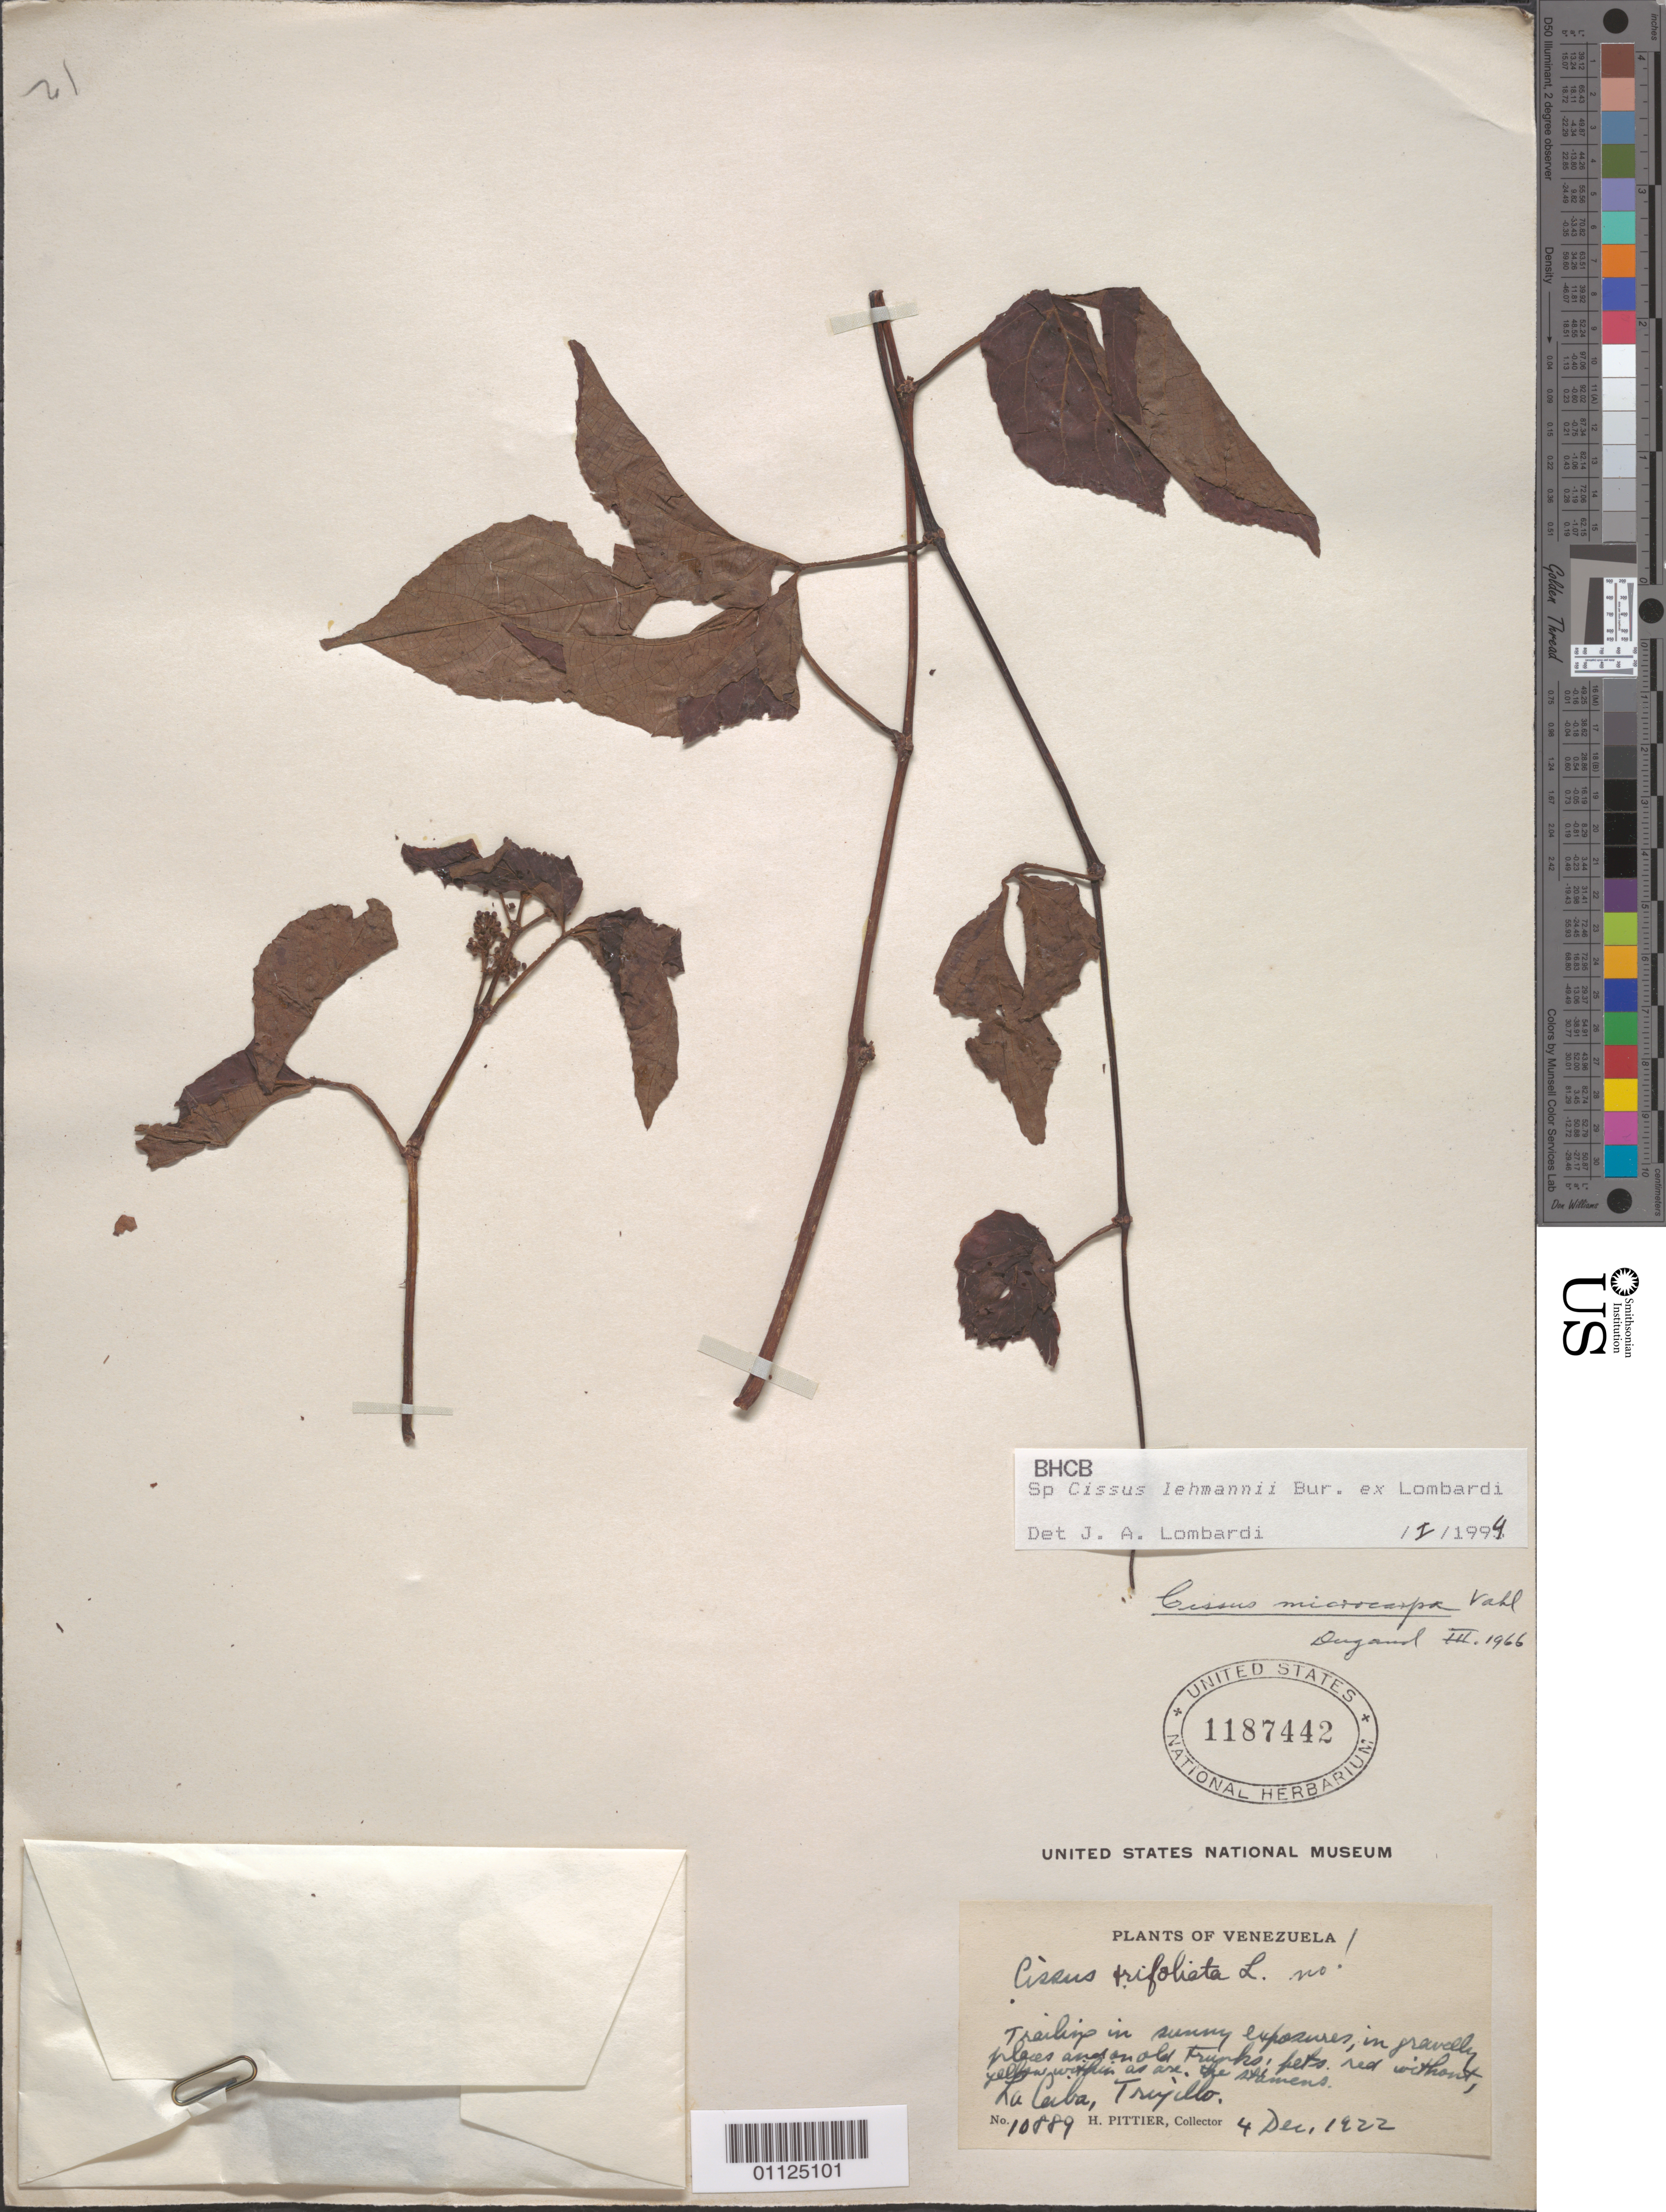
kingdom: Plantae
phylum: Tracheophyta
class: Magnoliopsida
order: Vitales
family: Vitaceae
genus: Cissus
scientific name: Cissus lehmannii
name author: Burret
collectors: H. F. Pittier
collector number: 10889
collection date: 1922-12-04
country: Venezuela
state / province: Trujillo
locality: La Ceiba.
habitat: Trailing in sunny exposures, in gravelly places and old trunks.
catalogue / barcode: US 1187442